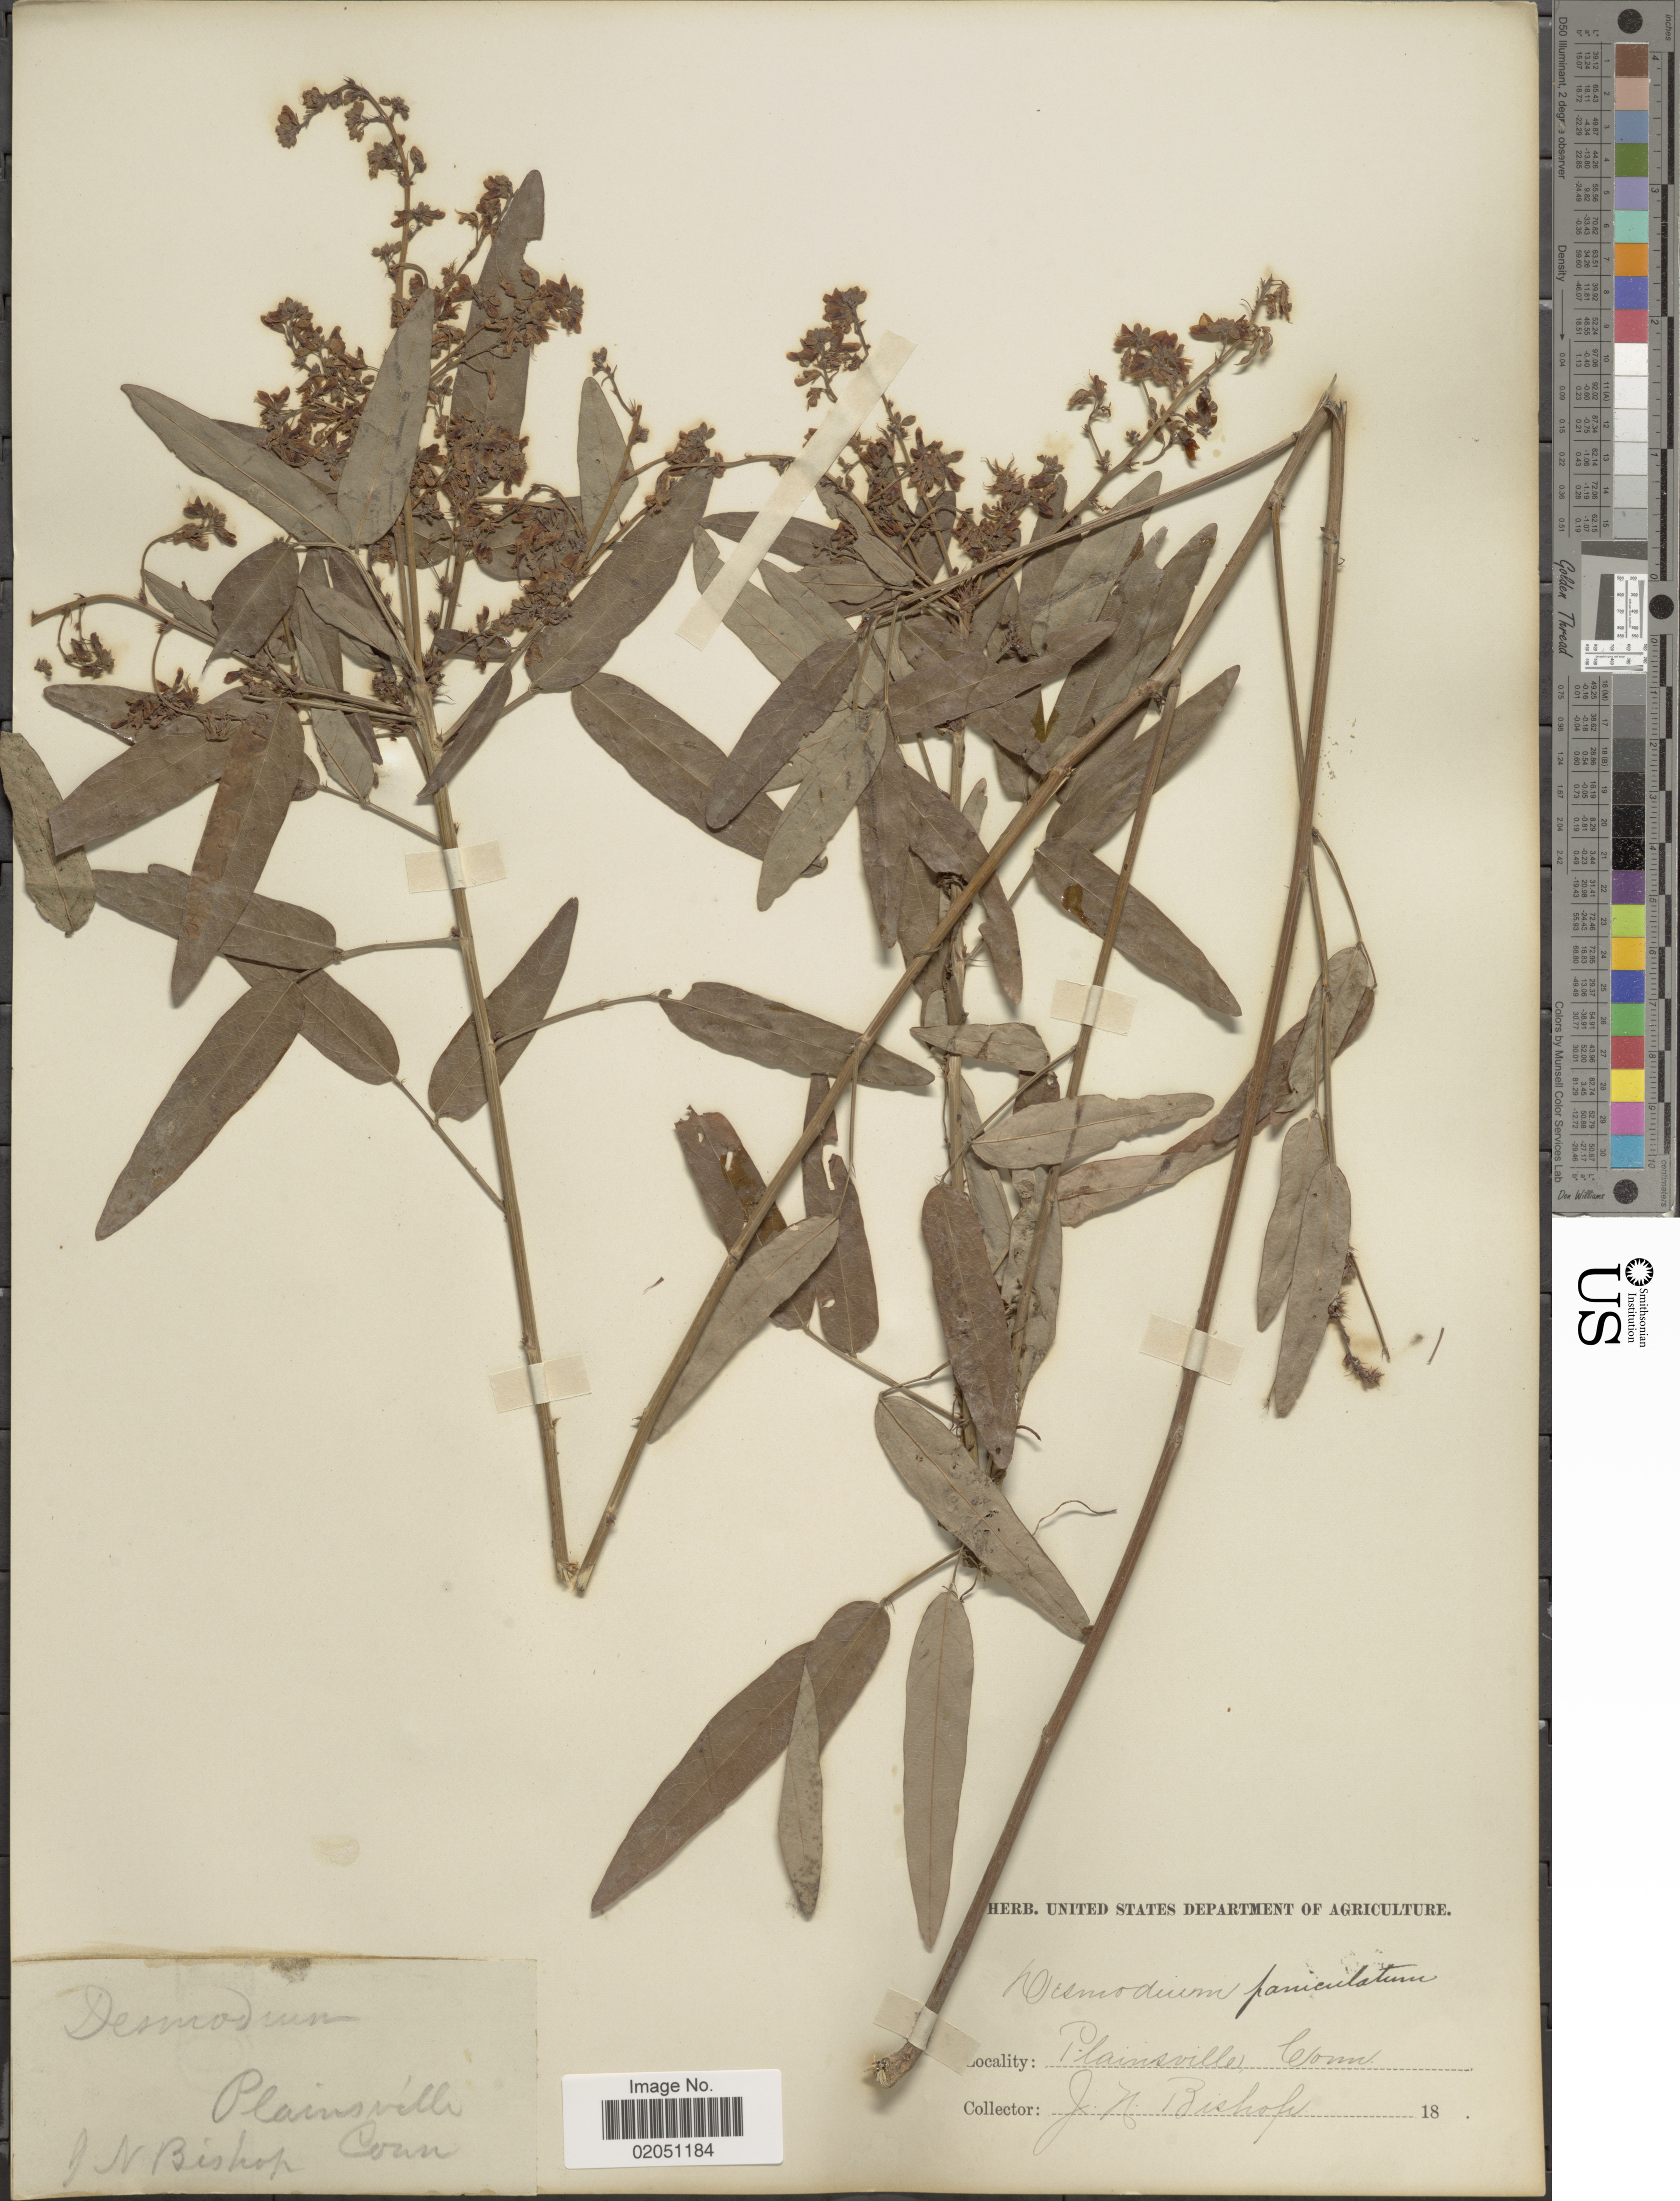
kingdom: Plantae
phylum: Tracheophyta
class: Magnoliopsida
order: Fabales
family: Fabaceae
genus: Desmodium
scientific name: Desmodium paniculatum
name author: (L.) DC.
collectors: J. Bishop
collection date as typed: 18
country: United States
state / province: Connecticut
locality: Plainsville